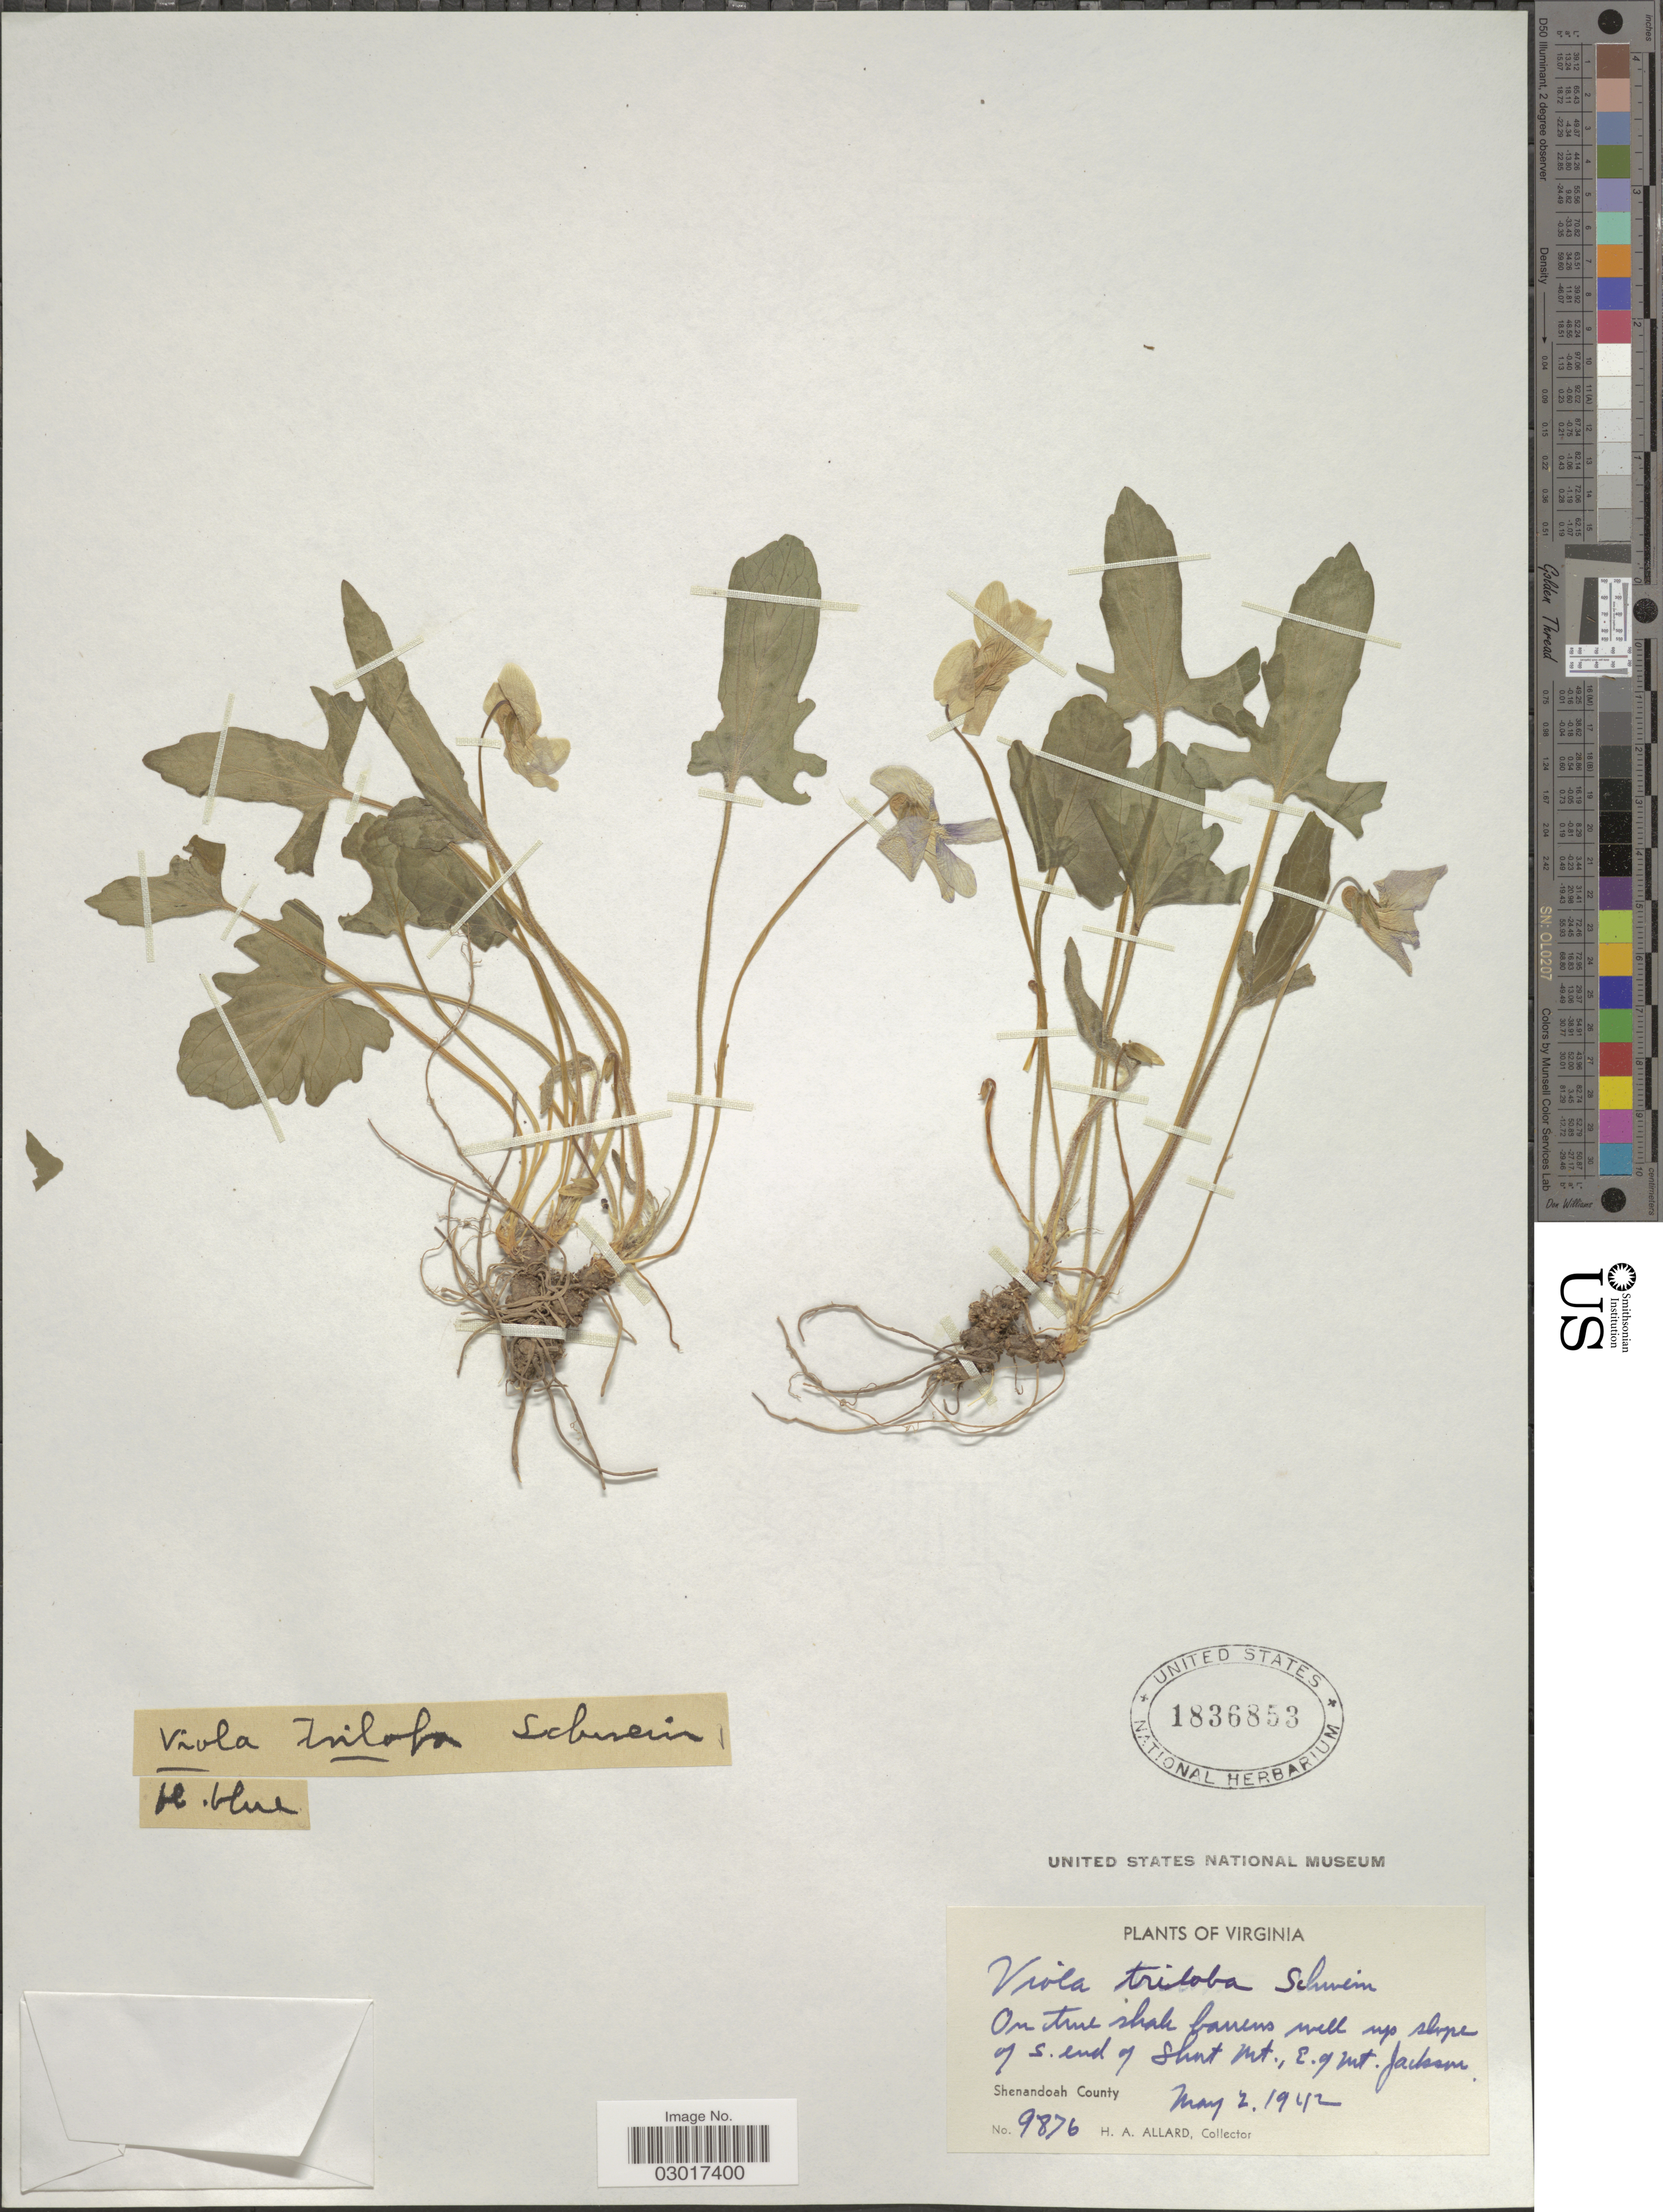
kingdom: Plantae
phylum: Tracheophyta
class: Magnoliopsida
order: Malpighiales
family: Violaceae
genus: Viola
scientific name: Viola triloba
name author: Schwein.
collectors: H. A. Allard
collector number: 9876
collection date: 1942-05-02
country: United States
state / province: Virginia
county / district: Shenandoah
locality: On true shale barrens well up slope of s. end of Short Mt., E. of Mt. Jackson. Shenandoah County.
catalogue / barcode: US 1836853